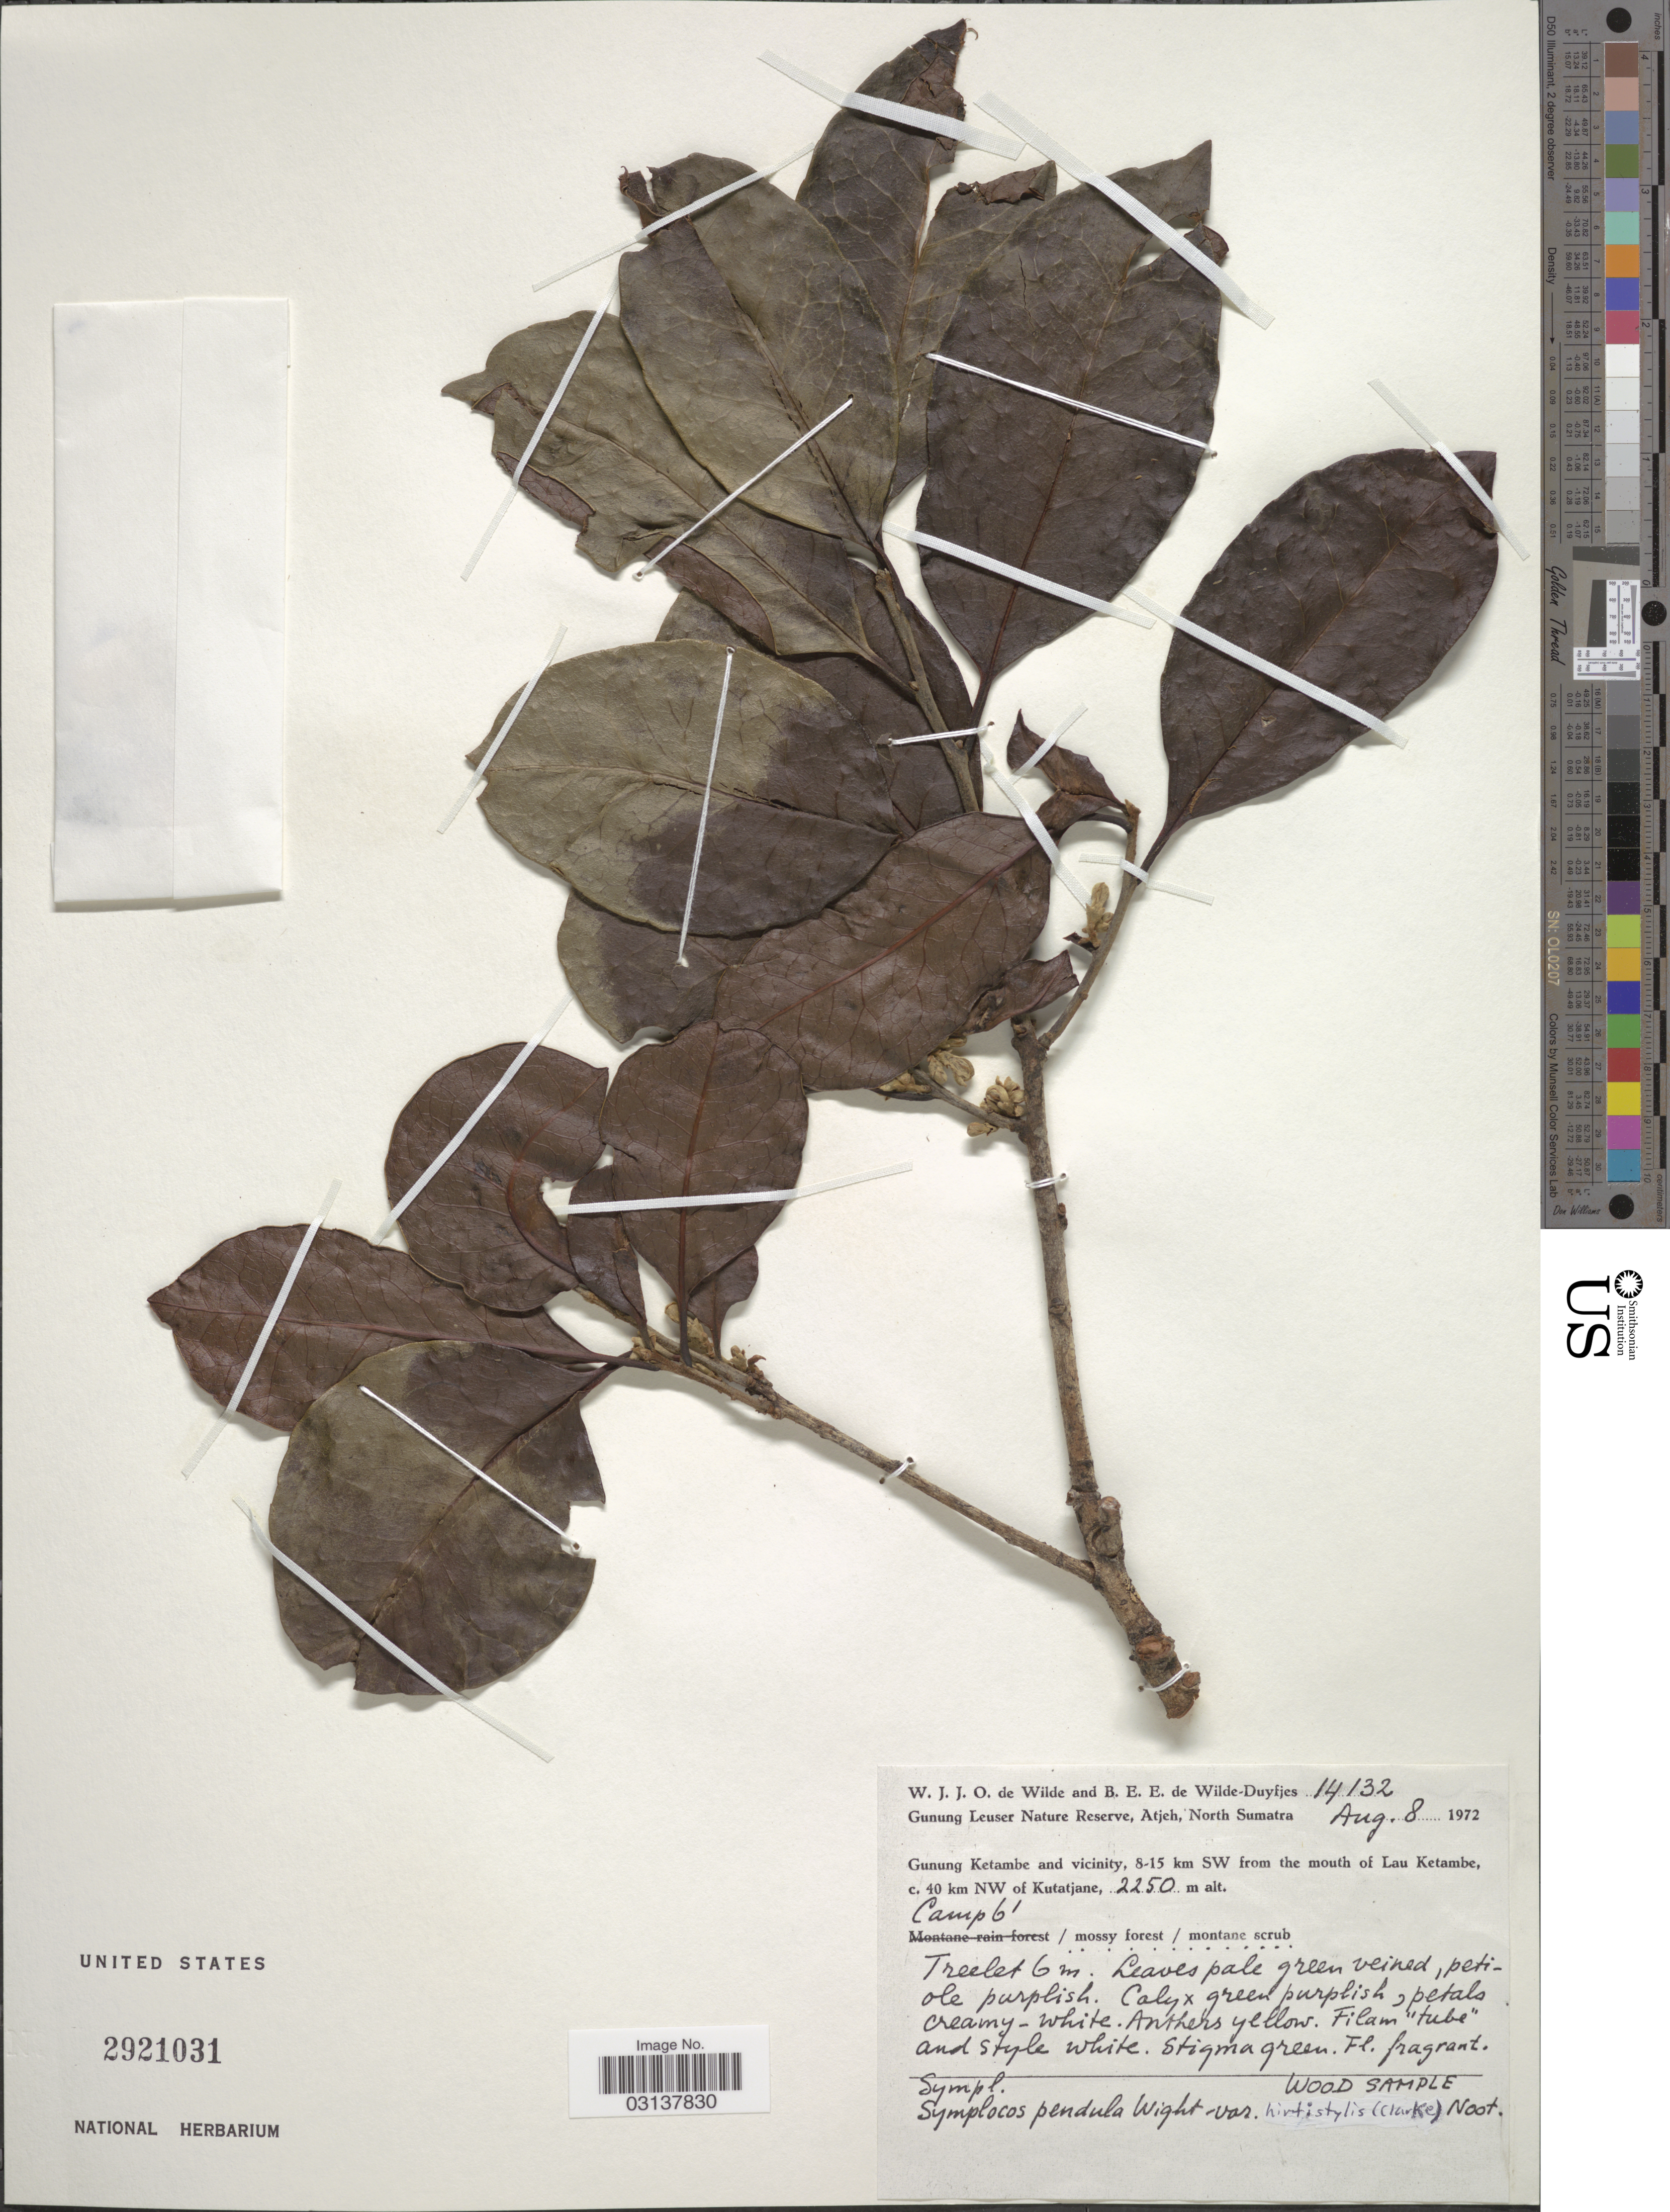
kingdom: Plantae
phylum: Tracheophyta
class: Magnoliopsida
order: Ericales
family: Symplocaceae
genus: Cordyloblaste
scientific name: Cordyloblaste pendula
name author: (Wight) Alston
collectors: W. J. de Wilde & B. E. de Wilde-Duyfjes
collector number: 14132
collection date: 1972-08-08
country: Indonesia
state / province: Sumatra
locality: Gunung Ketambe and vinicity, 8-15 km SW from the mouth of Lau Ketambe, c. 40 km NW of Kutatjane. Camp 61.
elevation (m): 2250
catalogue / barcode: US 2921031